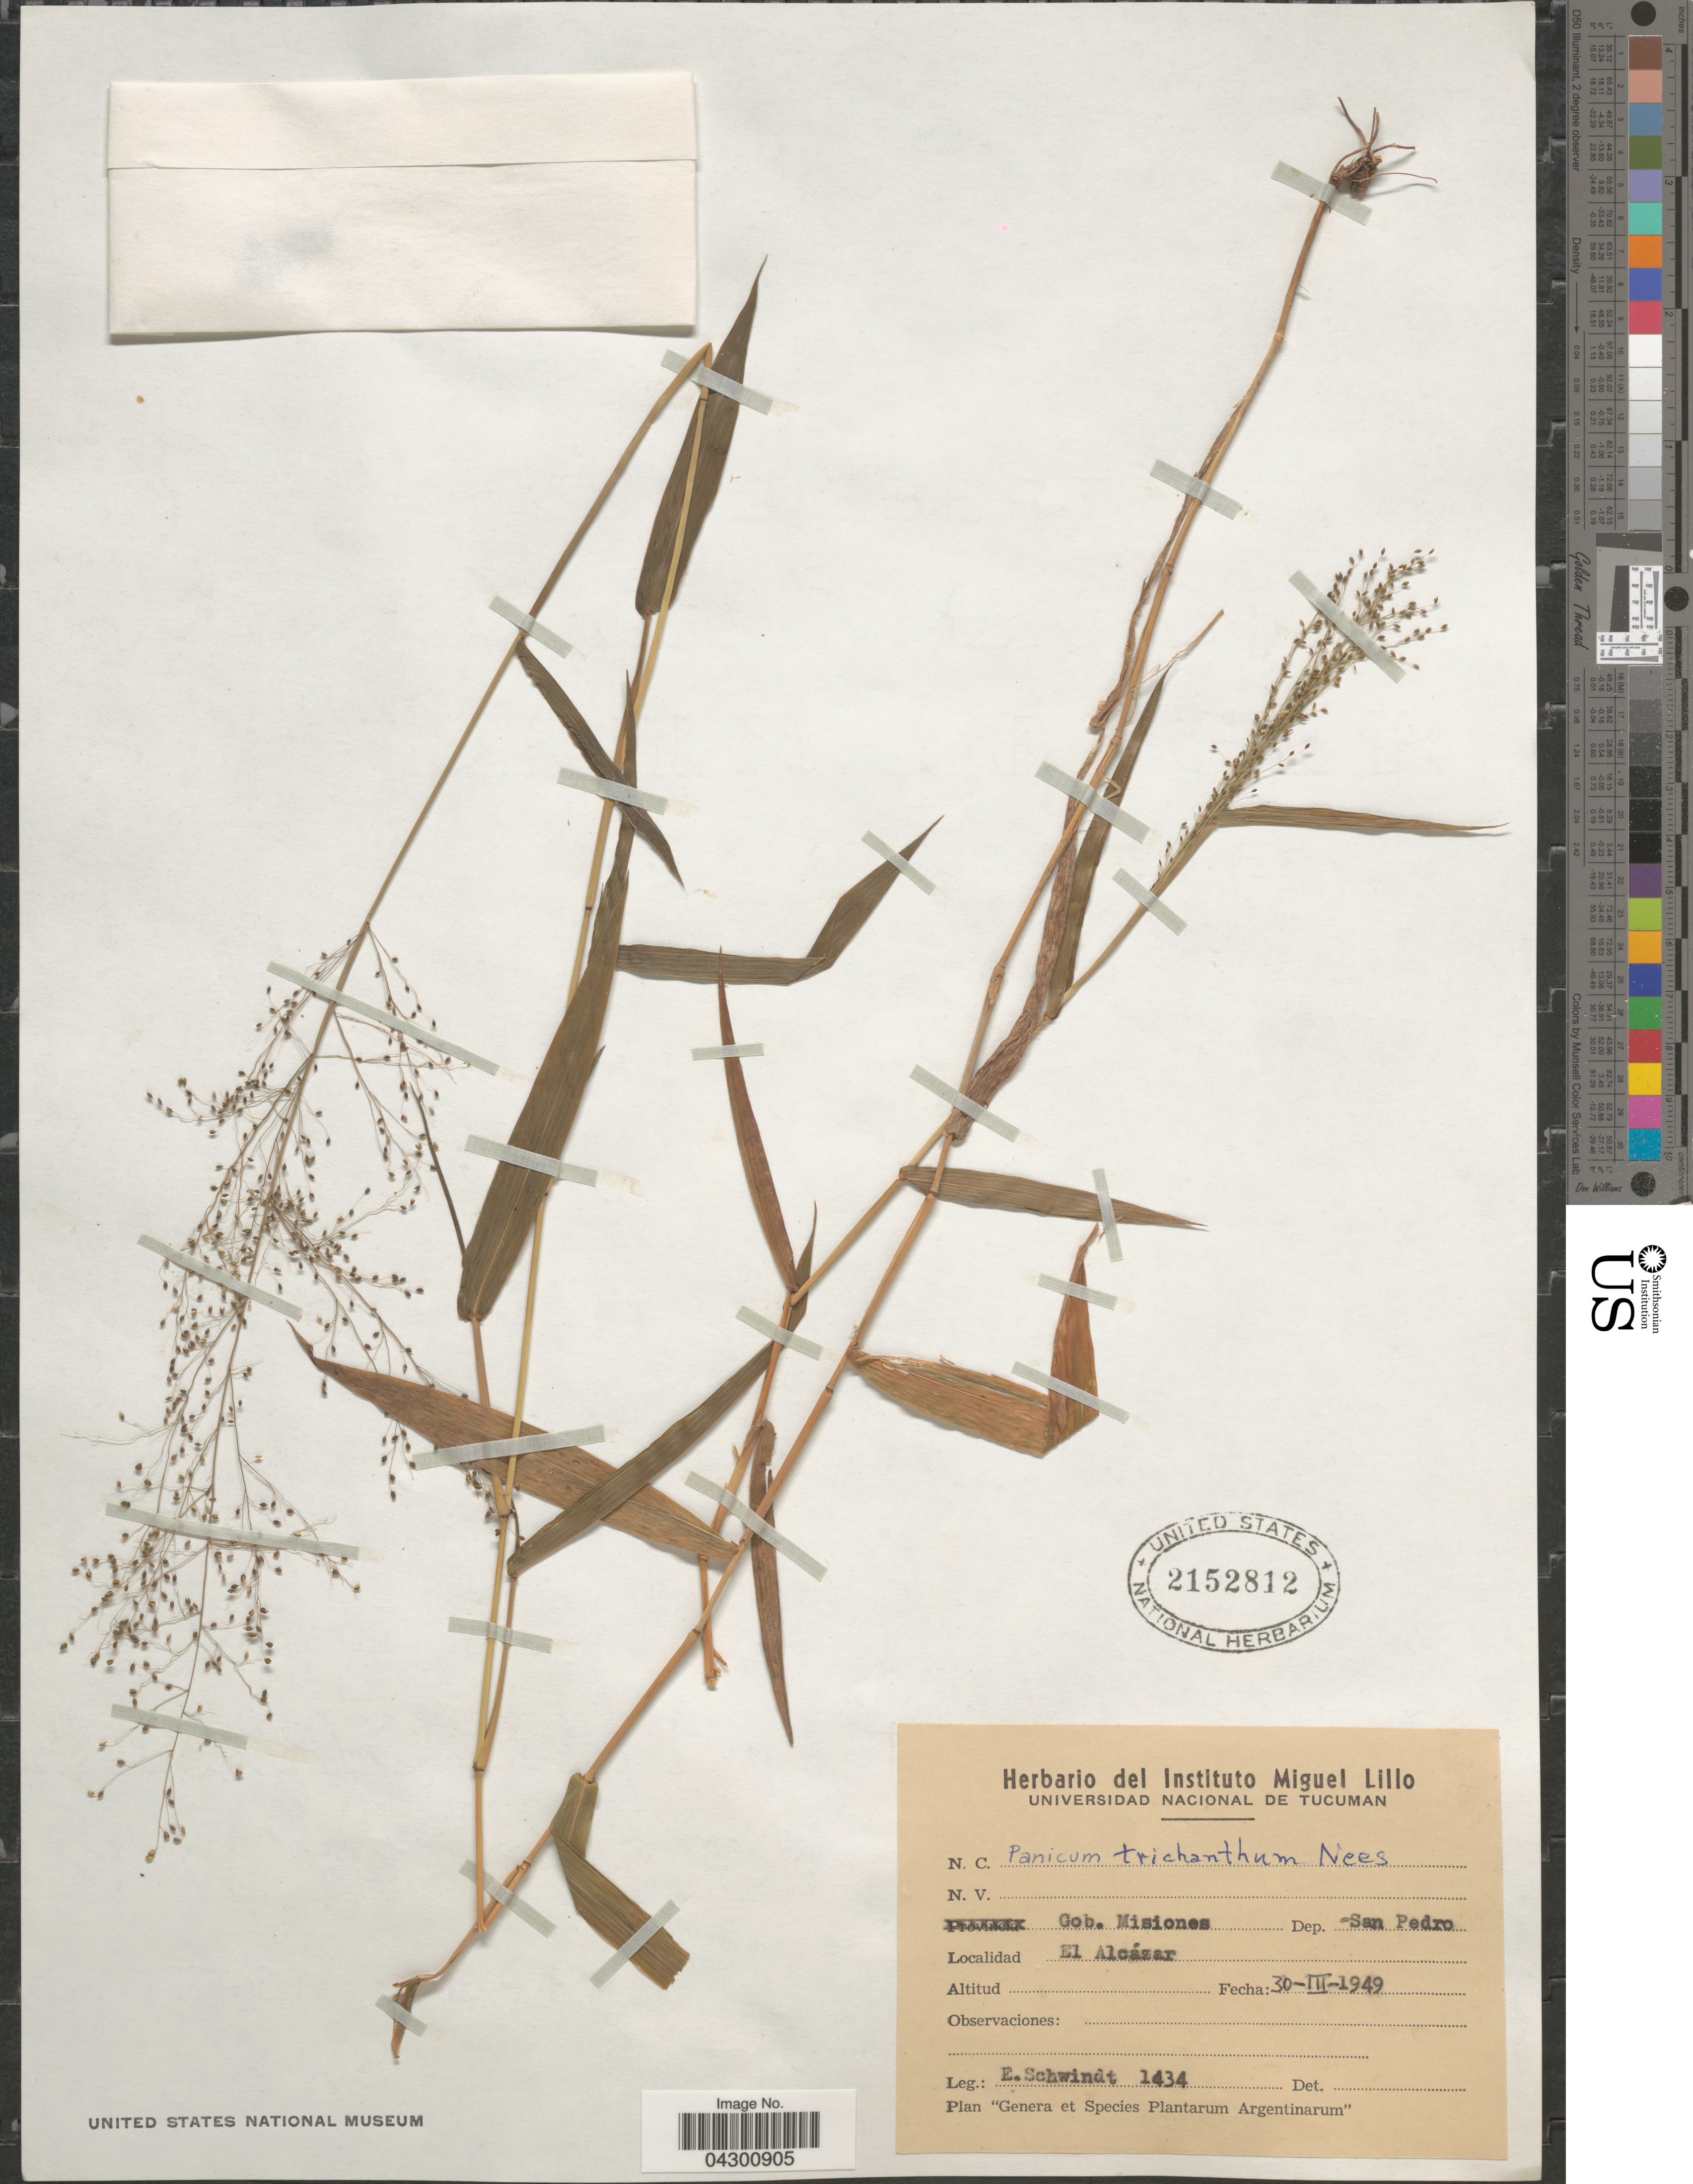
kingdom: Plantae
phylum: Tracheophyta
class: Liliopsida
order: Poales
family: Poaceae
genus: Panicum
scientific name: Panicum trichanthum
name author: Nees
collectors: E. Schwindt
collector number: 1434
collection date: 1949-03-30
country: Argentina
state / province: Misiones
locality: Gob. Misiones Dep. San Pedro. El Alcázar.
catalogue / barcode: US 2152812